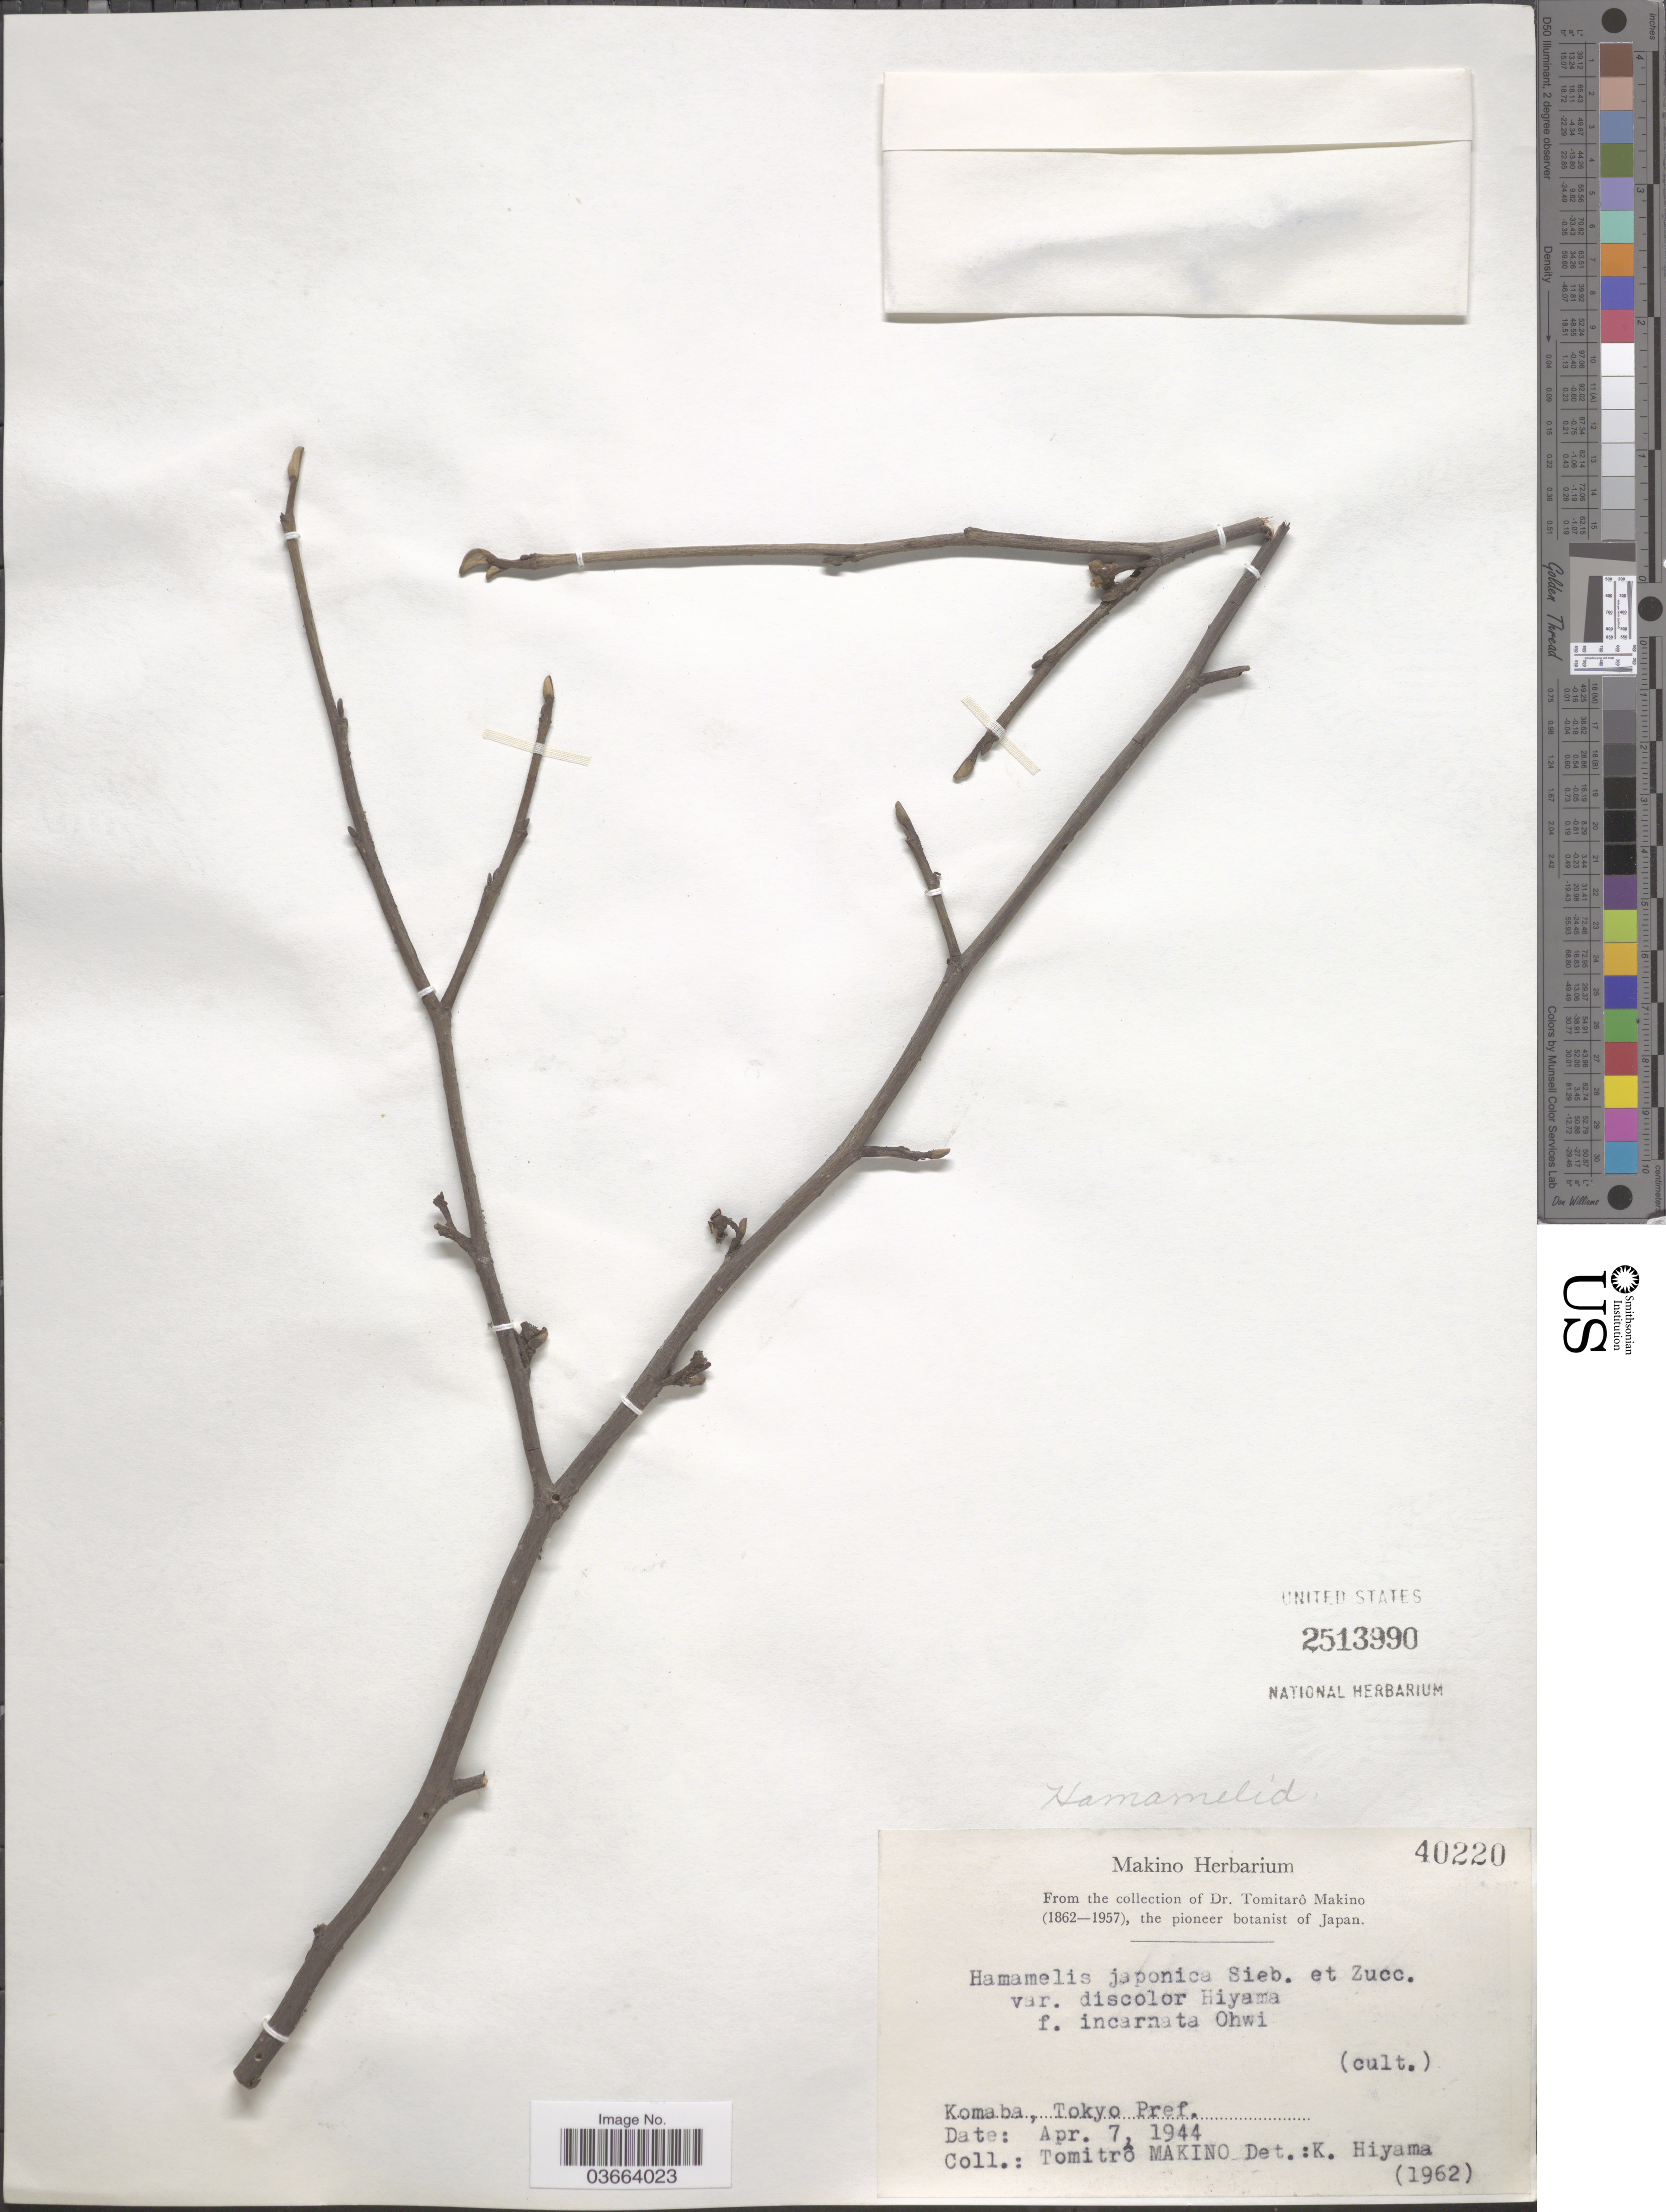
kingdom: Plantae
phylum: Tracheophyta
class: Magnoliopsida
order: Saxifragales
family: Hamamelidaceae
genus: Hamamelis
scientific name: Hamamelis japonica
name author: Siebold & Zucc.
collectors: T. Makino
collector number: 40220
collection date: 1944-04-07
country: Japan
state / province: Tokyo, Federal City of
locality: Komaba, Tokyo Pref.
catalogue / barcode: US 2513990